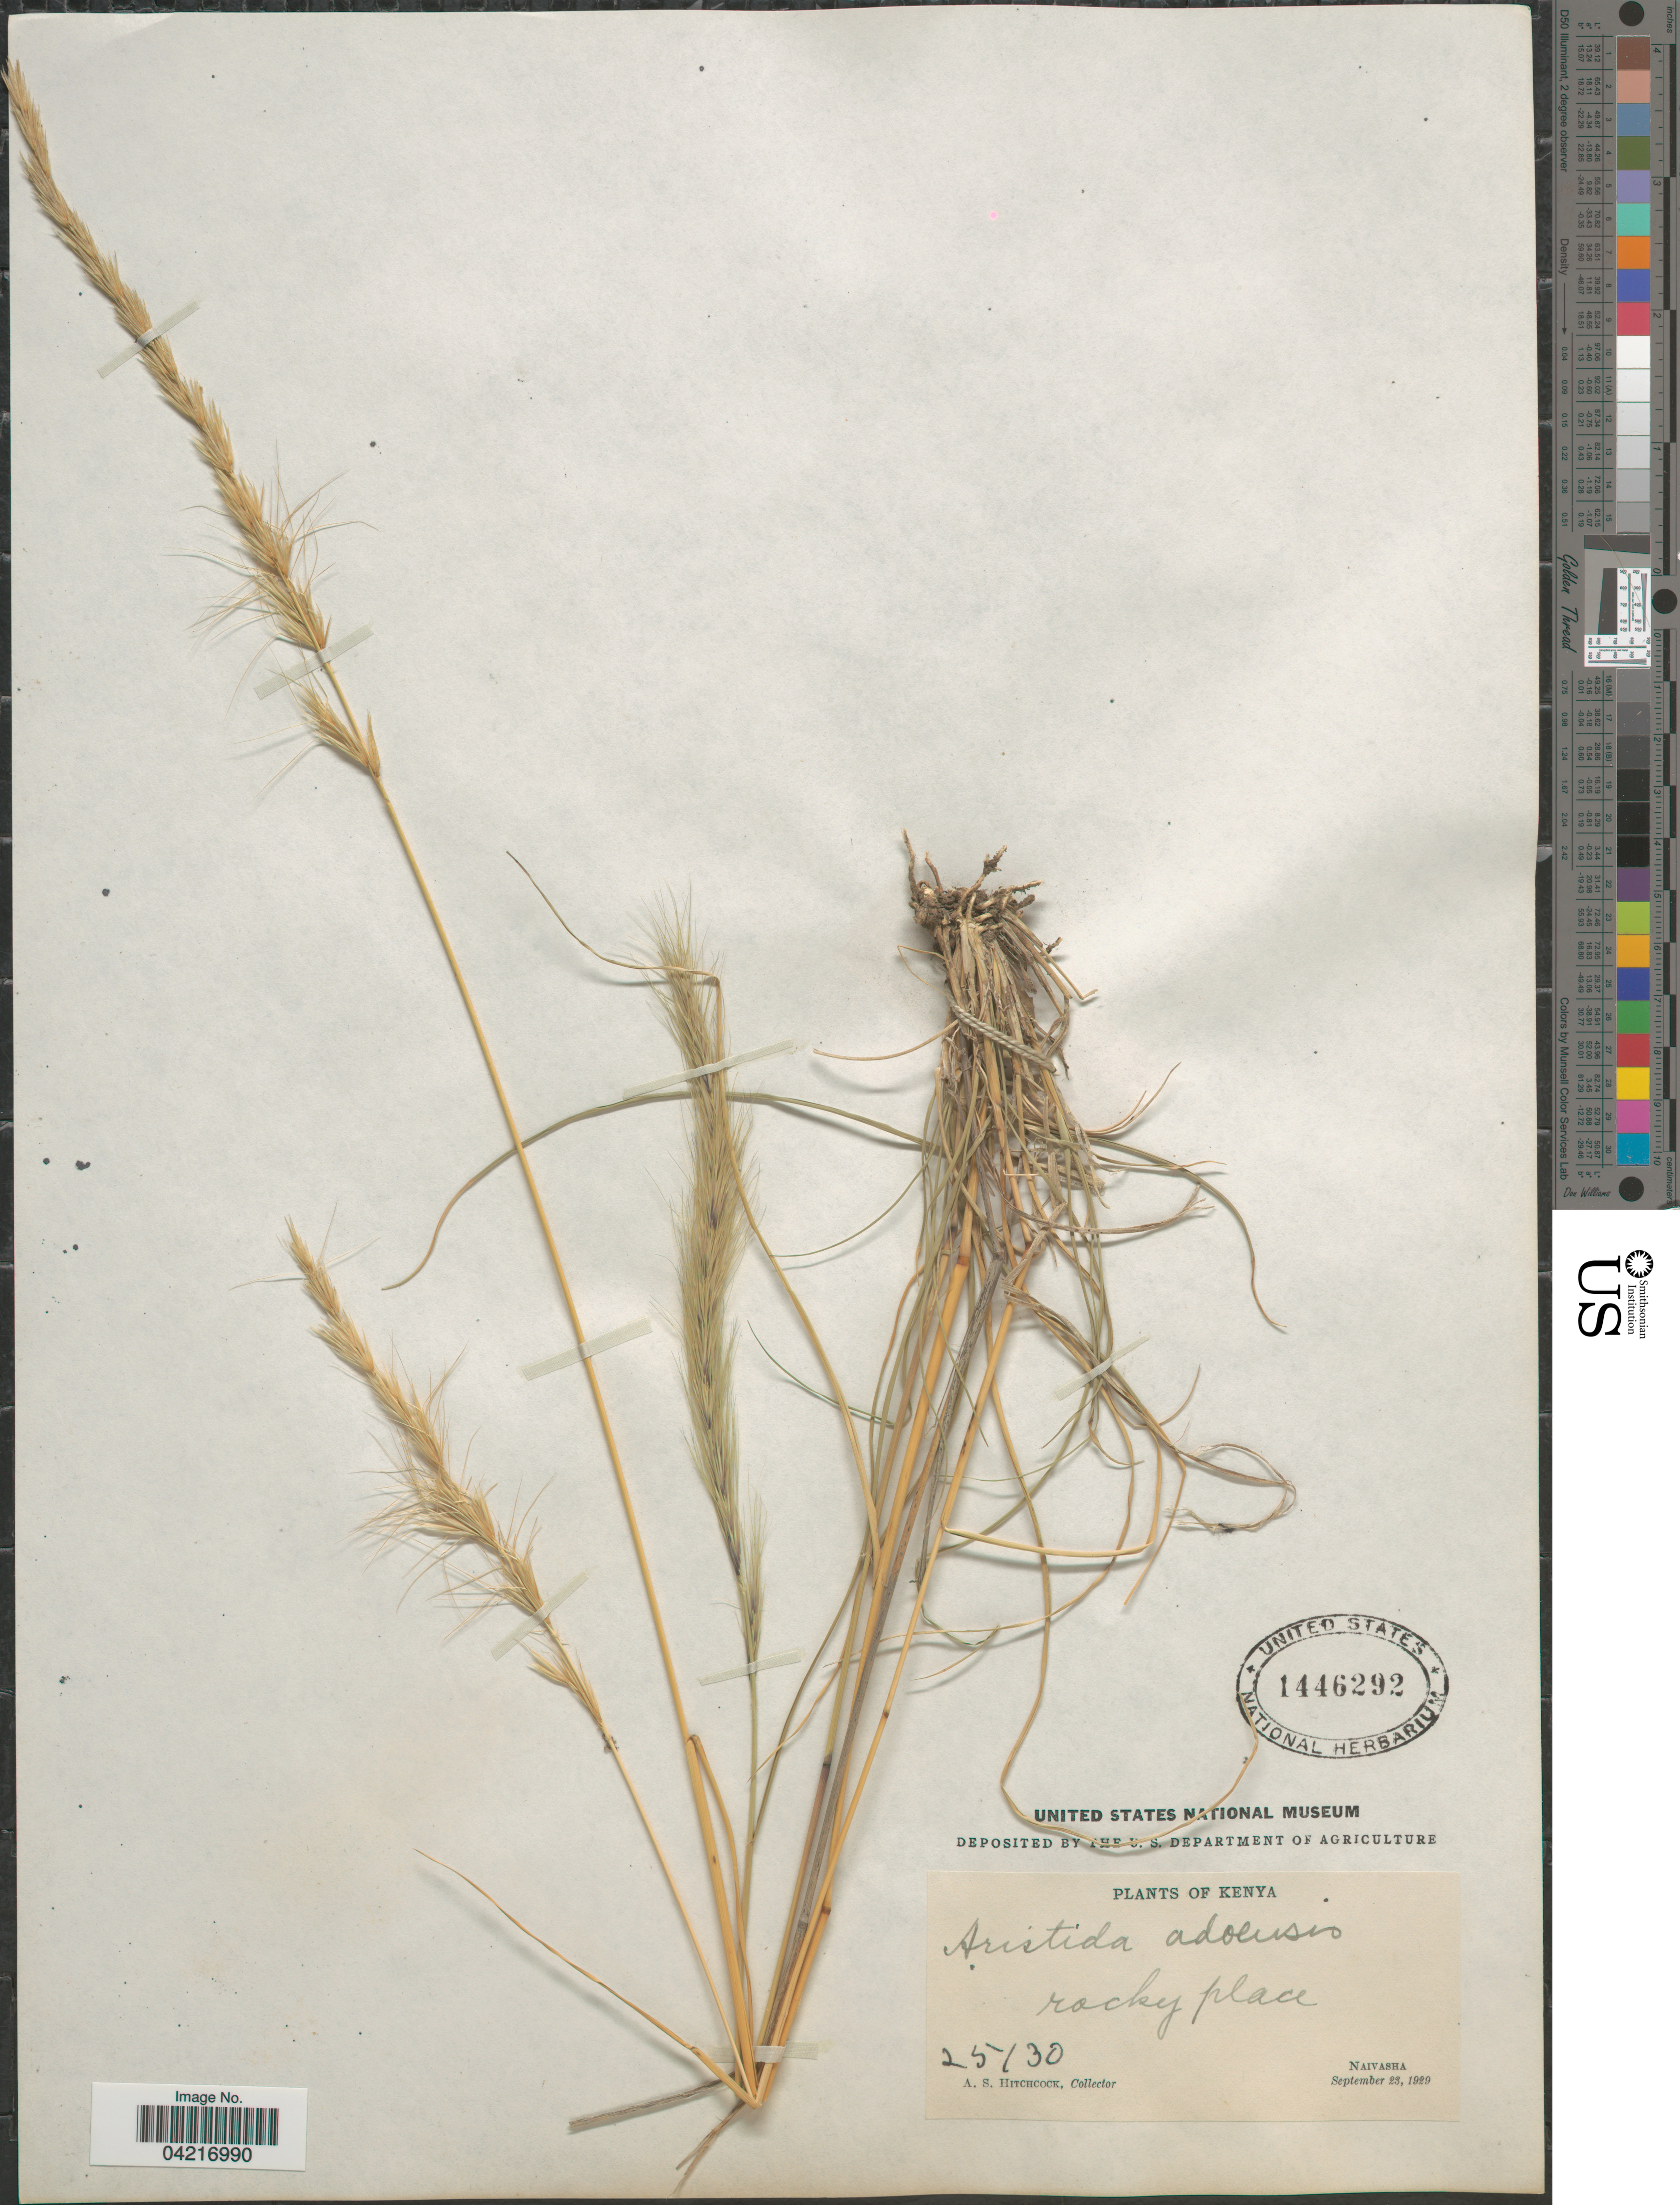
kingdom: Plantae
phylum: Tracheophyta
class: Liliopsida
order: Poales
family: Poaceae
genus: Aristida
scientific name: Aristida adoensis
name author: Hochst. ex A. Rich.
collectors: A. S. Hitchcock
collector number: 25130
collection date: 1929-09-23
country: Kenya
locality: Naivasha.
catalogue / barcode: US 1446292